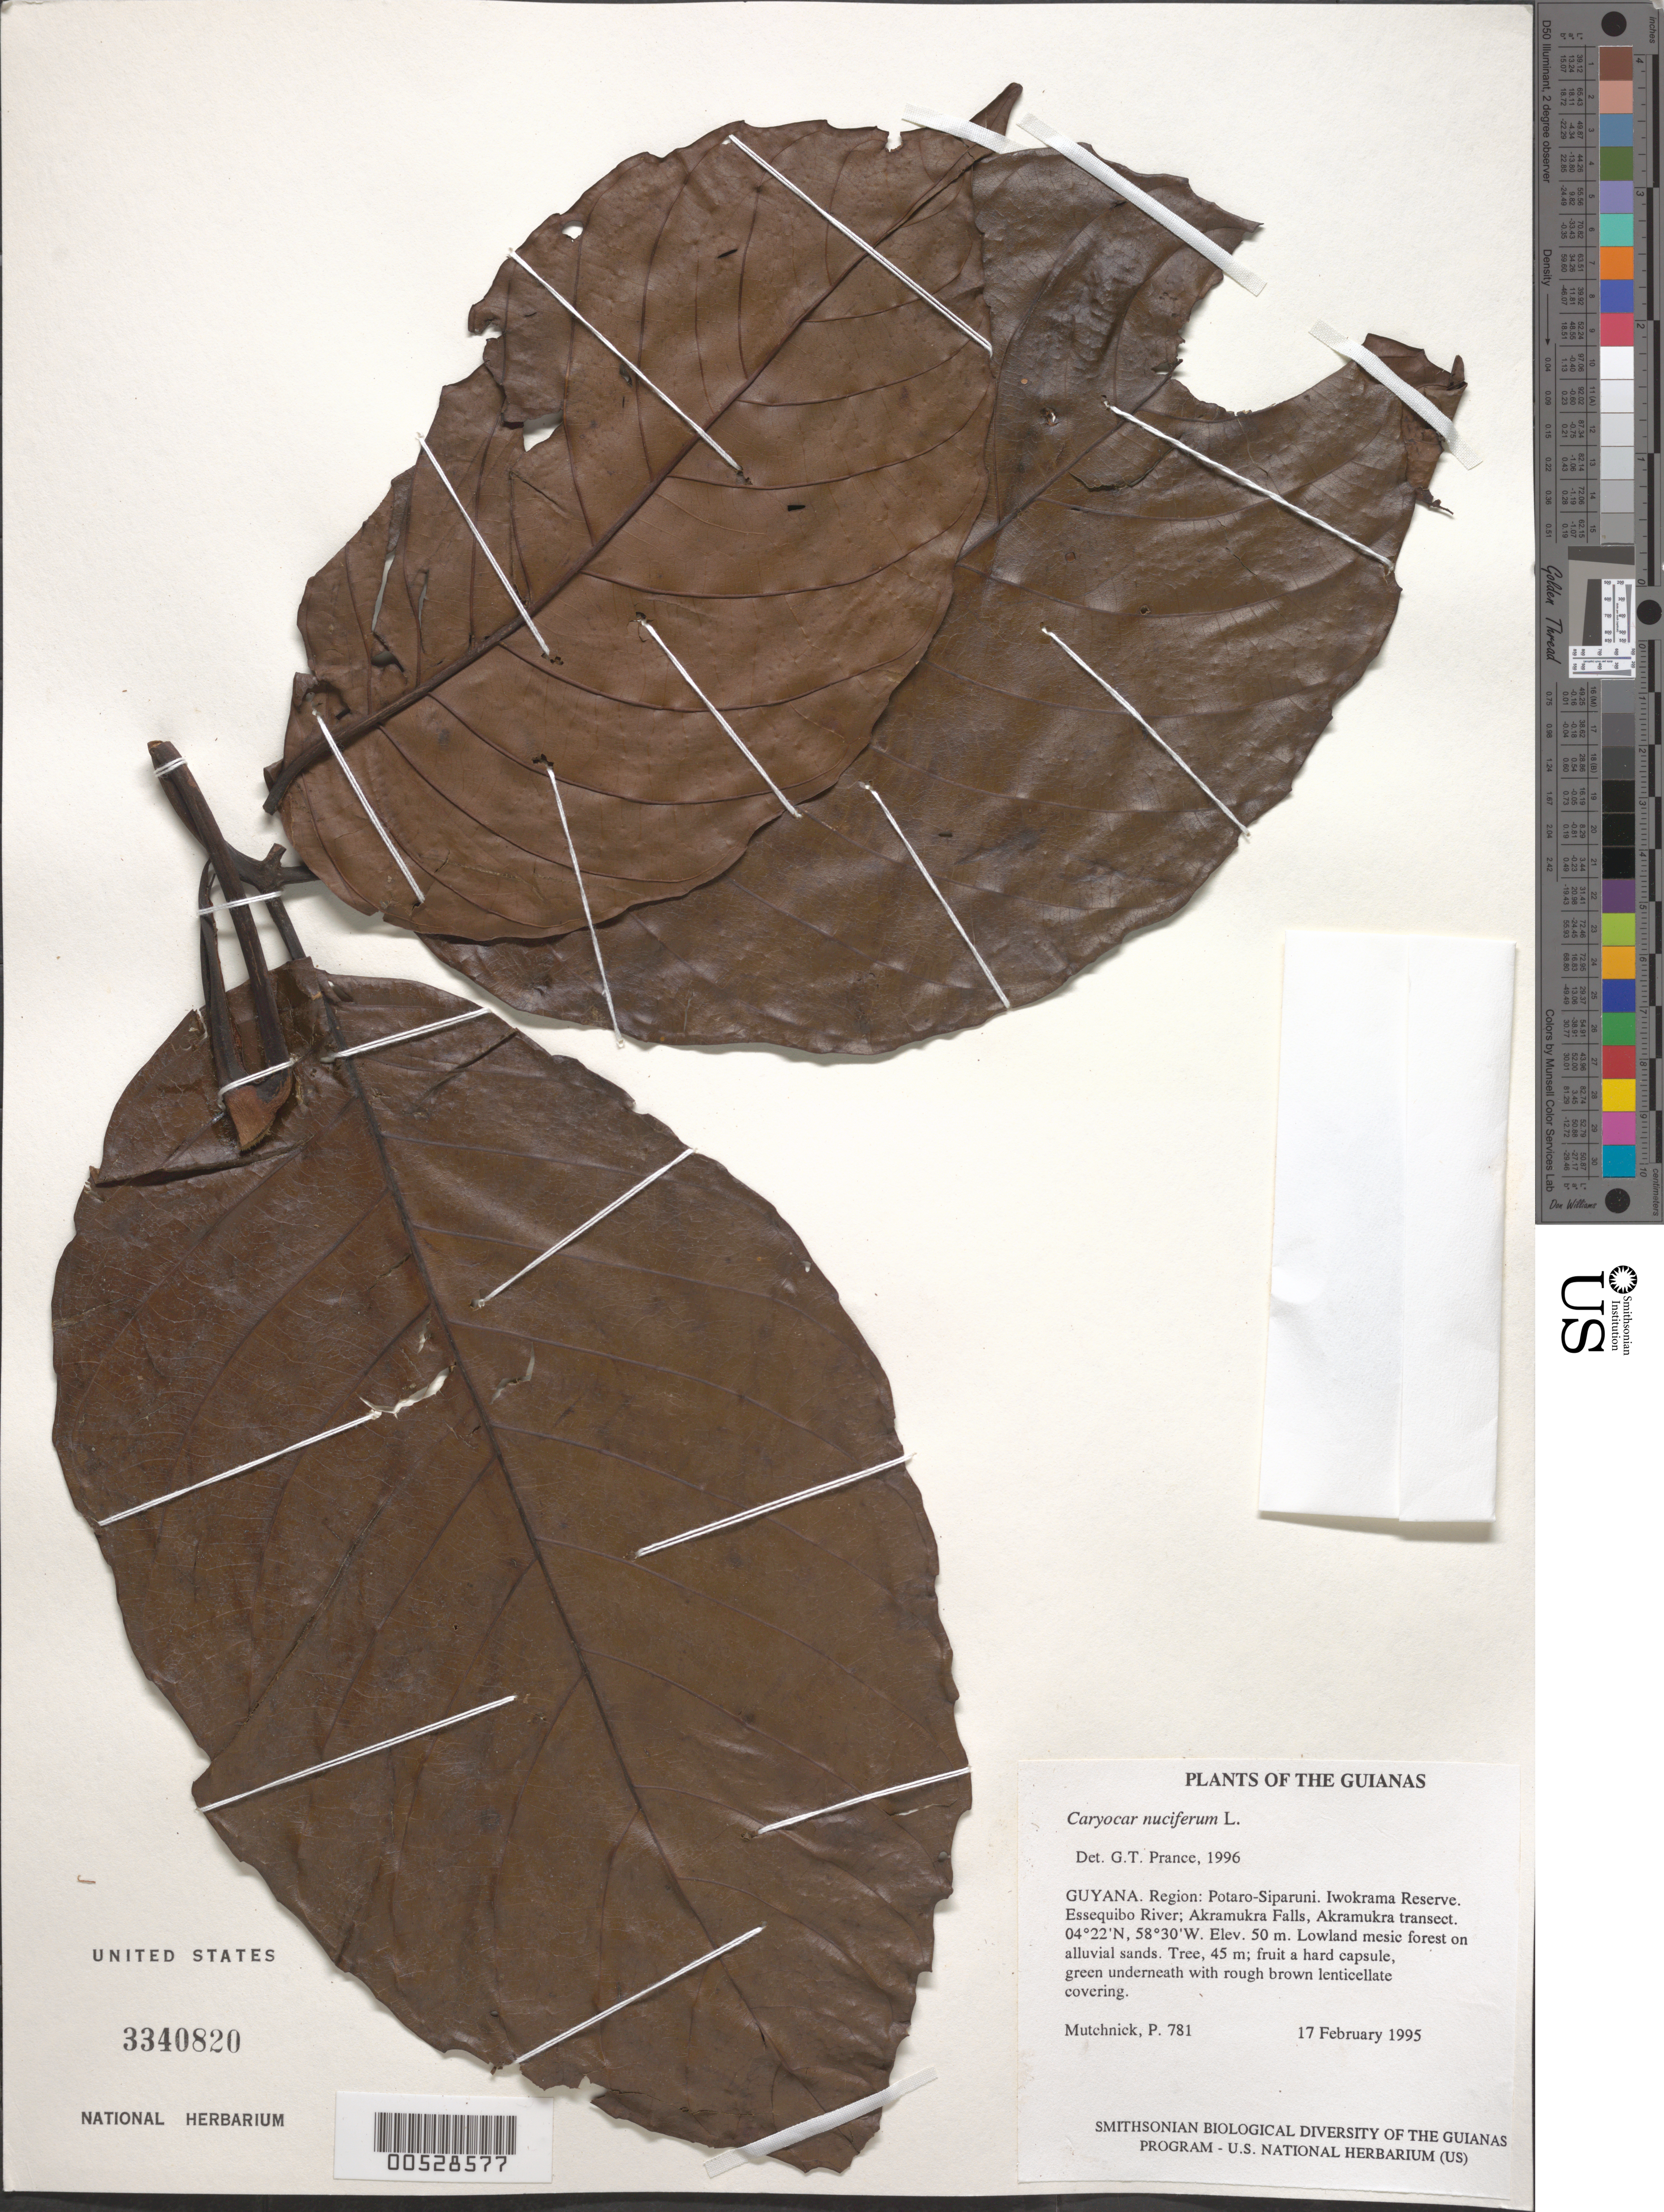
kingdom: Plantae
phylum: Tracheophyta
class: Magnoliopsida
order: Malpighiales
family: Caryocaraceae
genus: Caryocar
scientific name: Caryocar nuciferum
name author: L.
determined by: Prance, G. T.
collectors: P. Mutchnick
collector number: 781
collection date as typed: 17 February 1995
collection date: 1995-02-17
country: Guyana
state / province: Potaro-Siparuni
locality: Iwokrama Reserve. Essequibo River; Akramukra Falls, Akramukra transect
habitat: Lowland mesic forest on alluvial sands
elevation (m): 50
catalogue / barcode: US 3340820